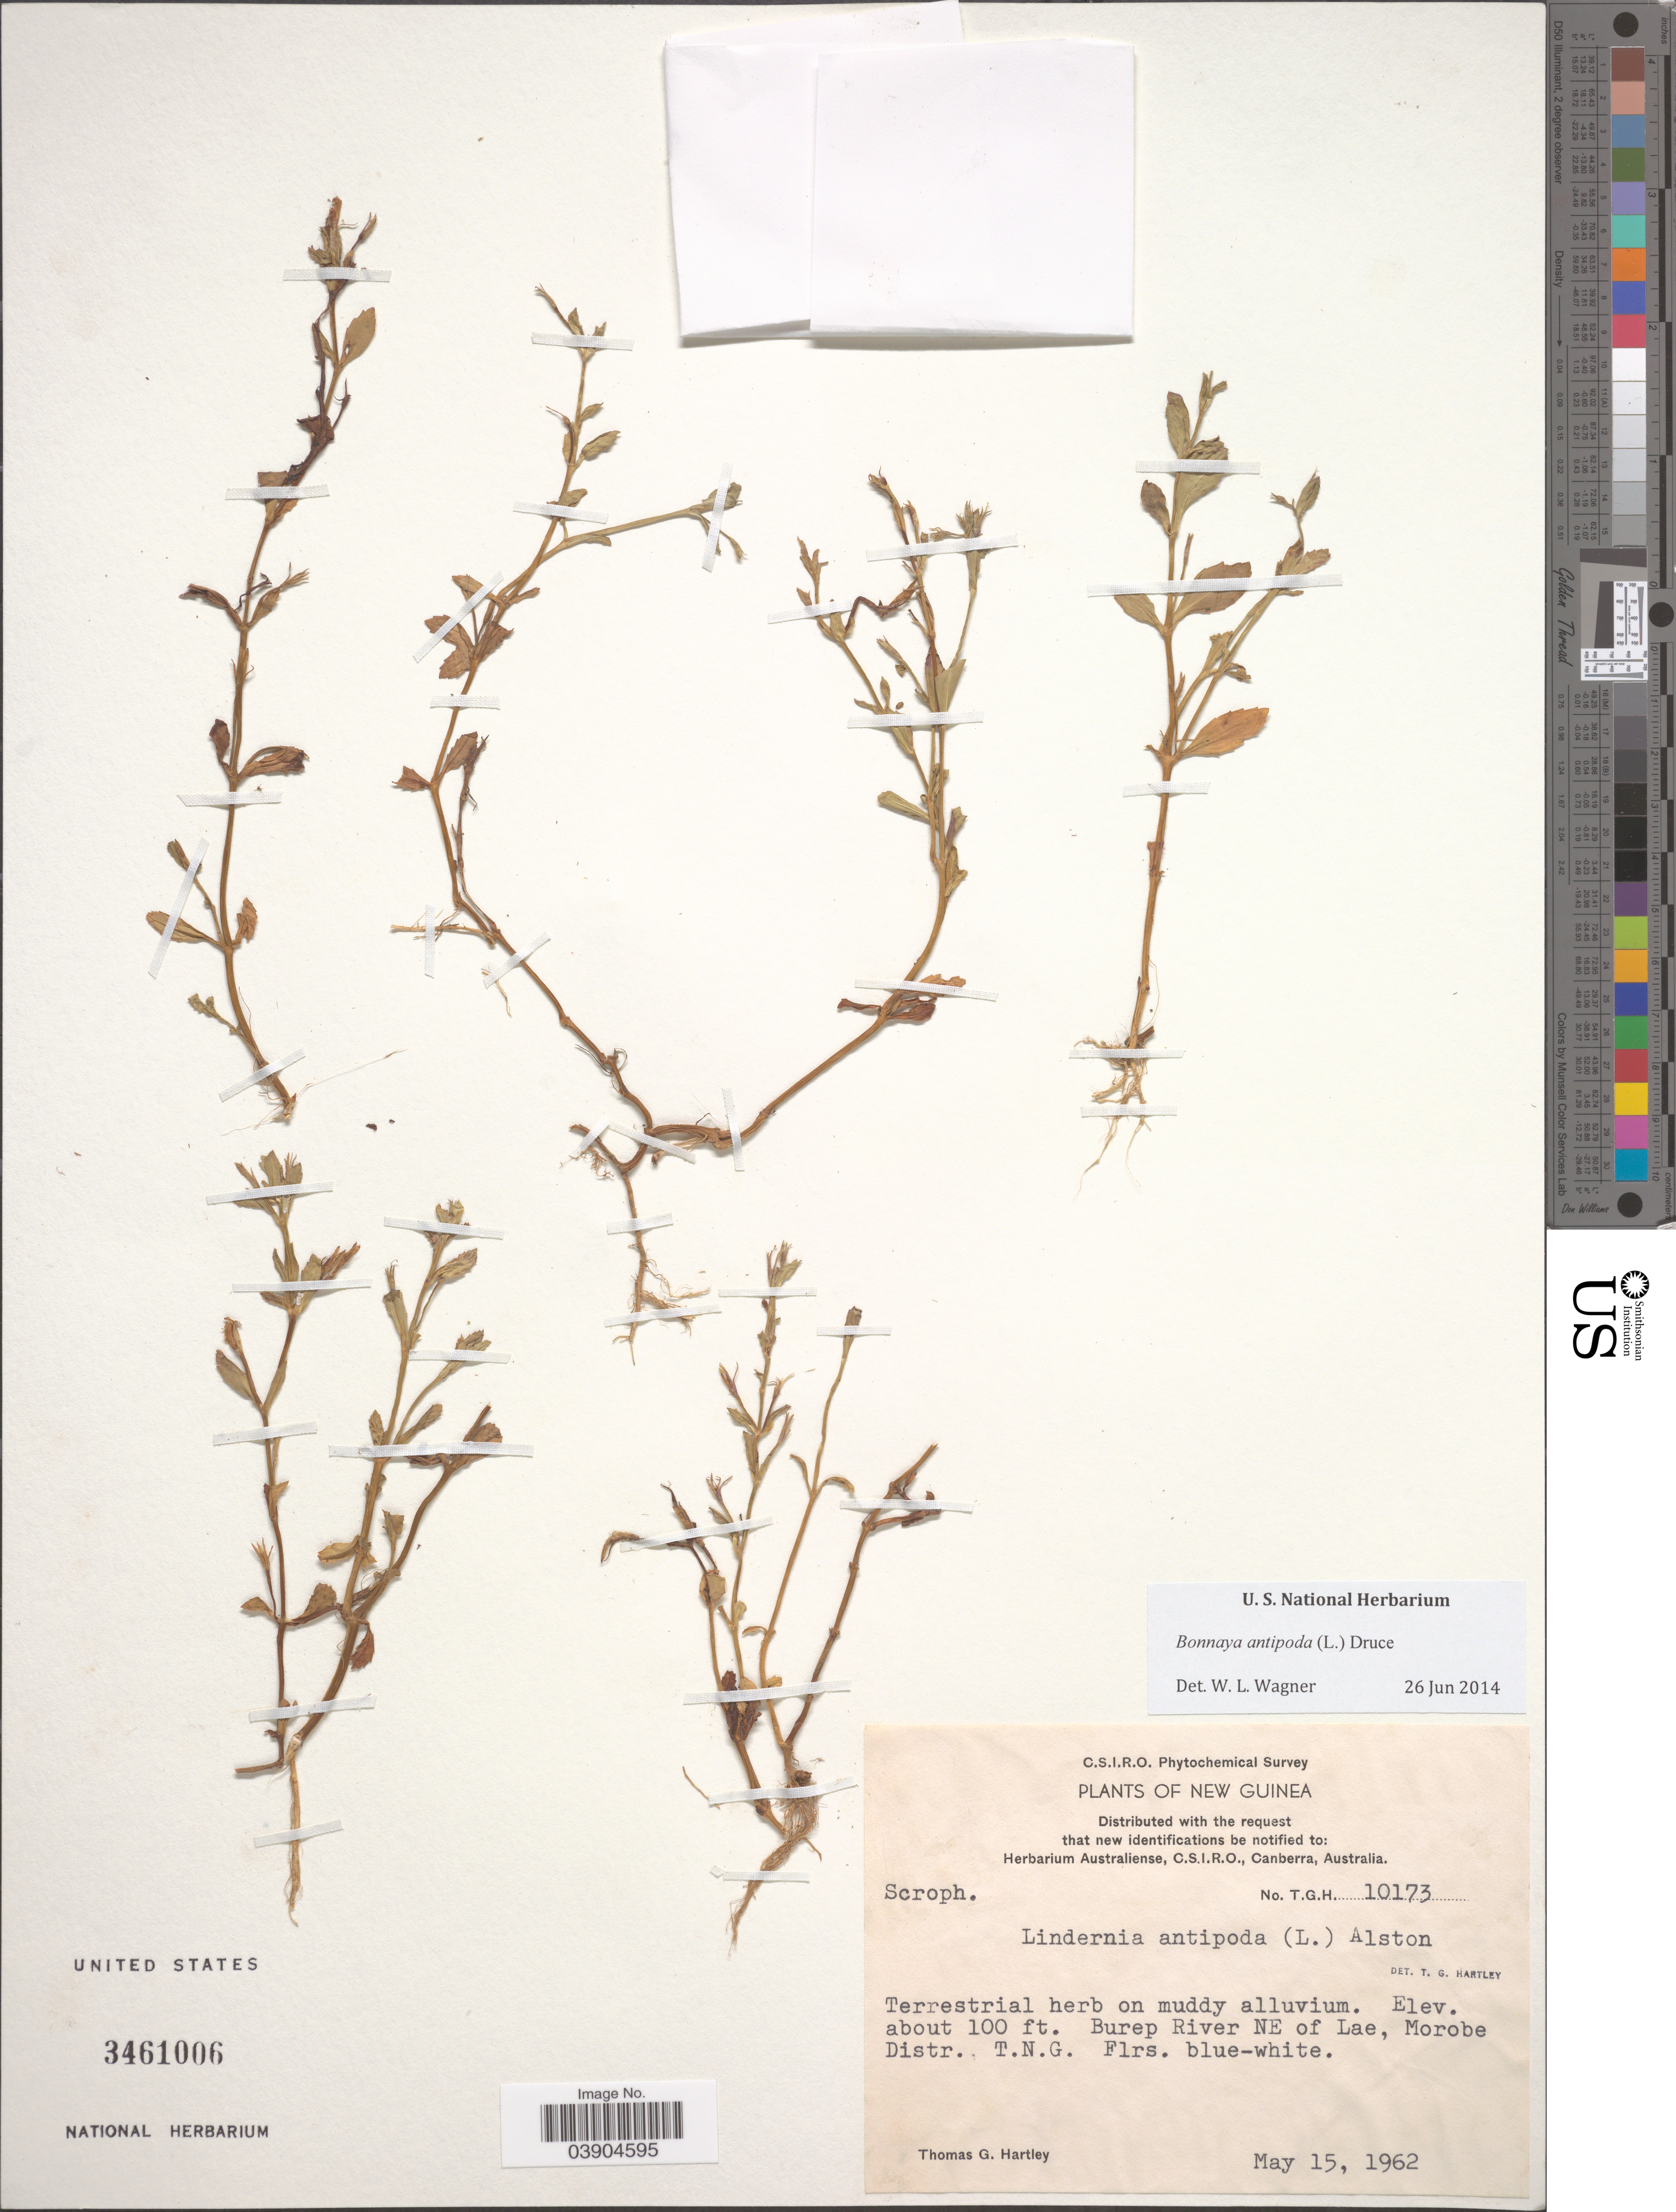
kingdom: Plantae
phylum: Tracheophyta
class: Magnoliopsida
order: Lamiales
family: Linderniaceae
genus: Lindernia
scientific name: Lindernia antipoda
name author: (L.) Alston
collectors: T. G. Hartley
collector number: T.G.H.10173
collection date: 1962-05-15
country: Papua New Guinea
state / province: Morobe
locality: New Guinea. Burep River NE of Lae, Morobe Distr., T. N.G.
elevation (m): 30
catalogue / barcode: US 3461006